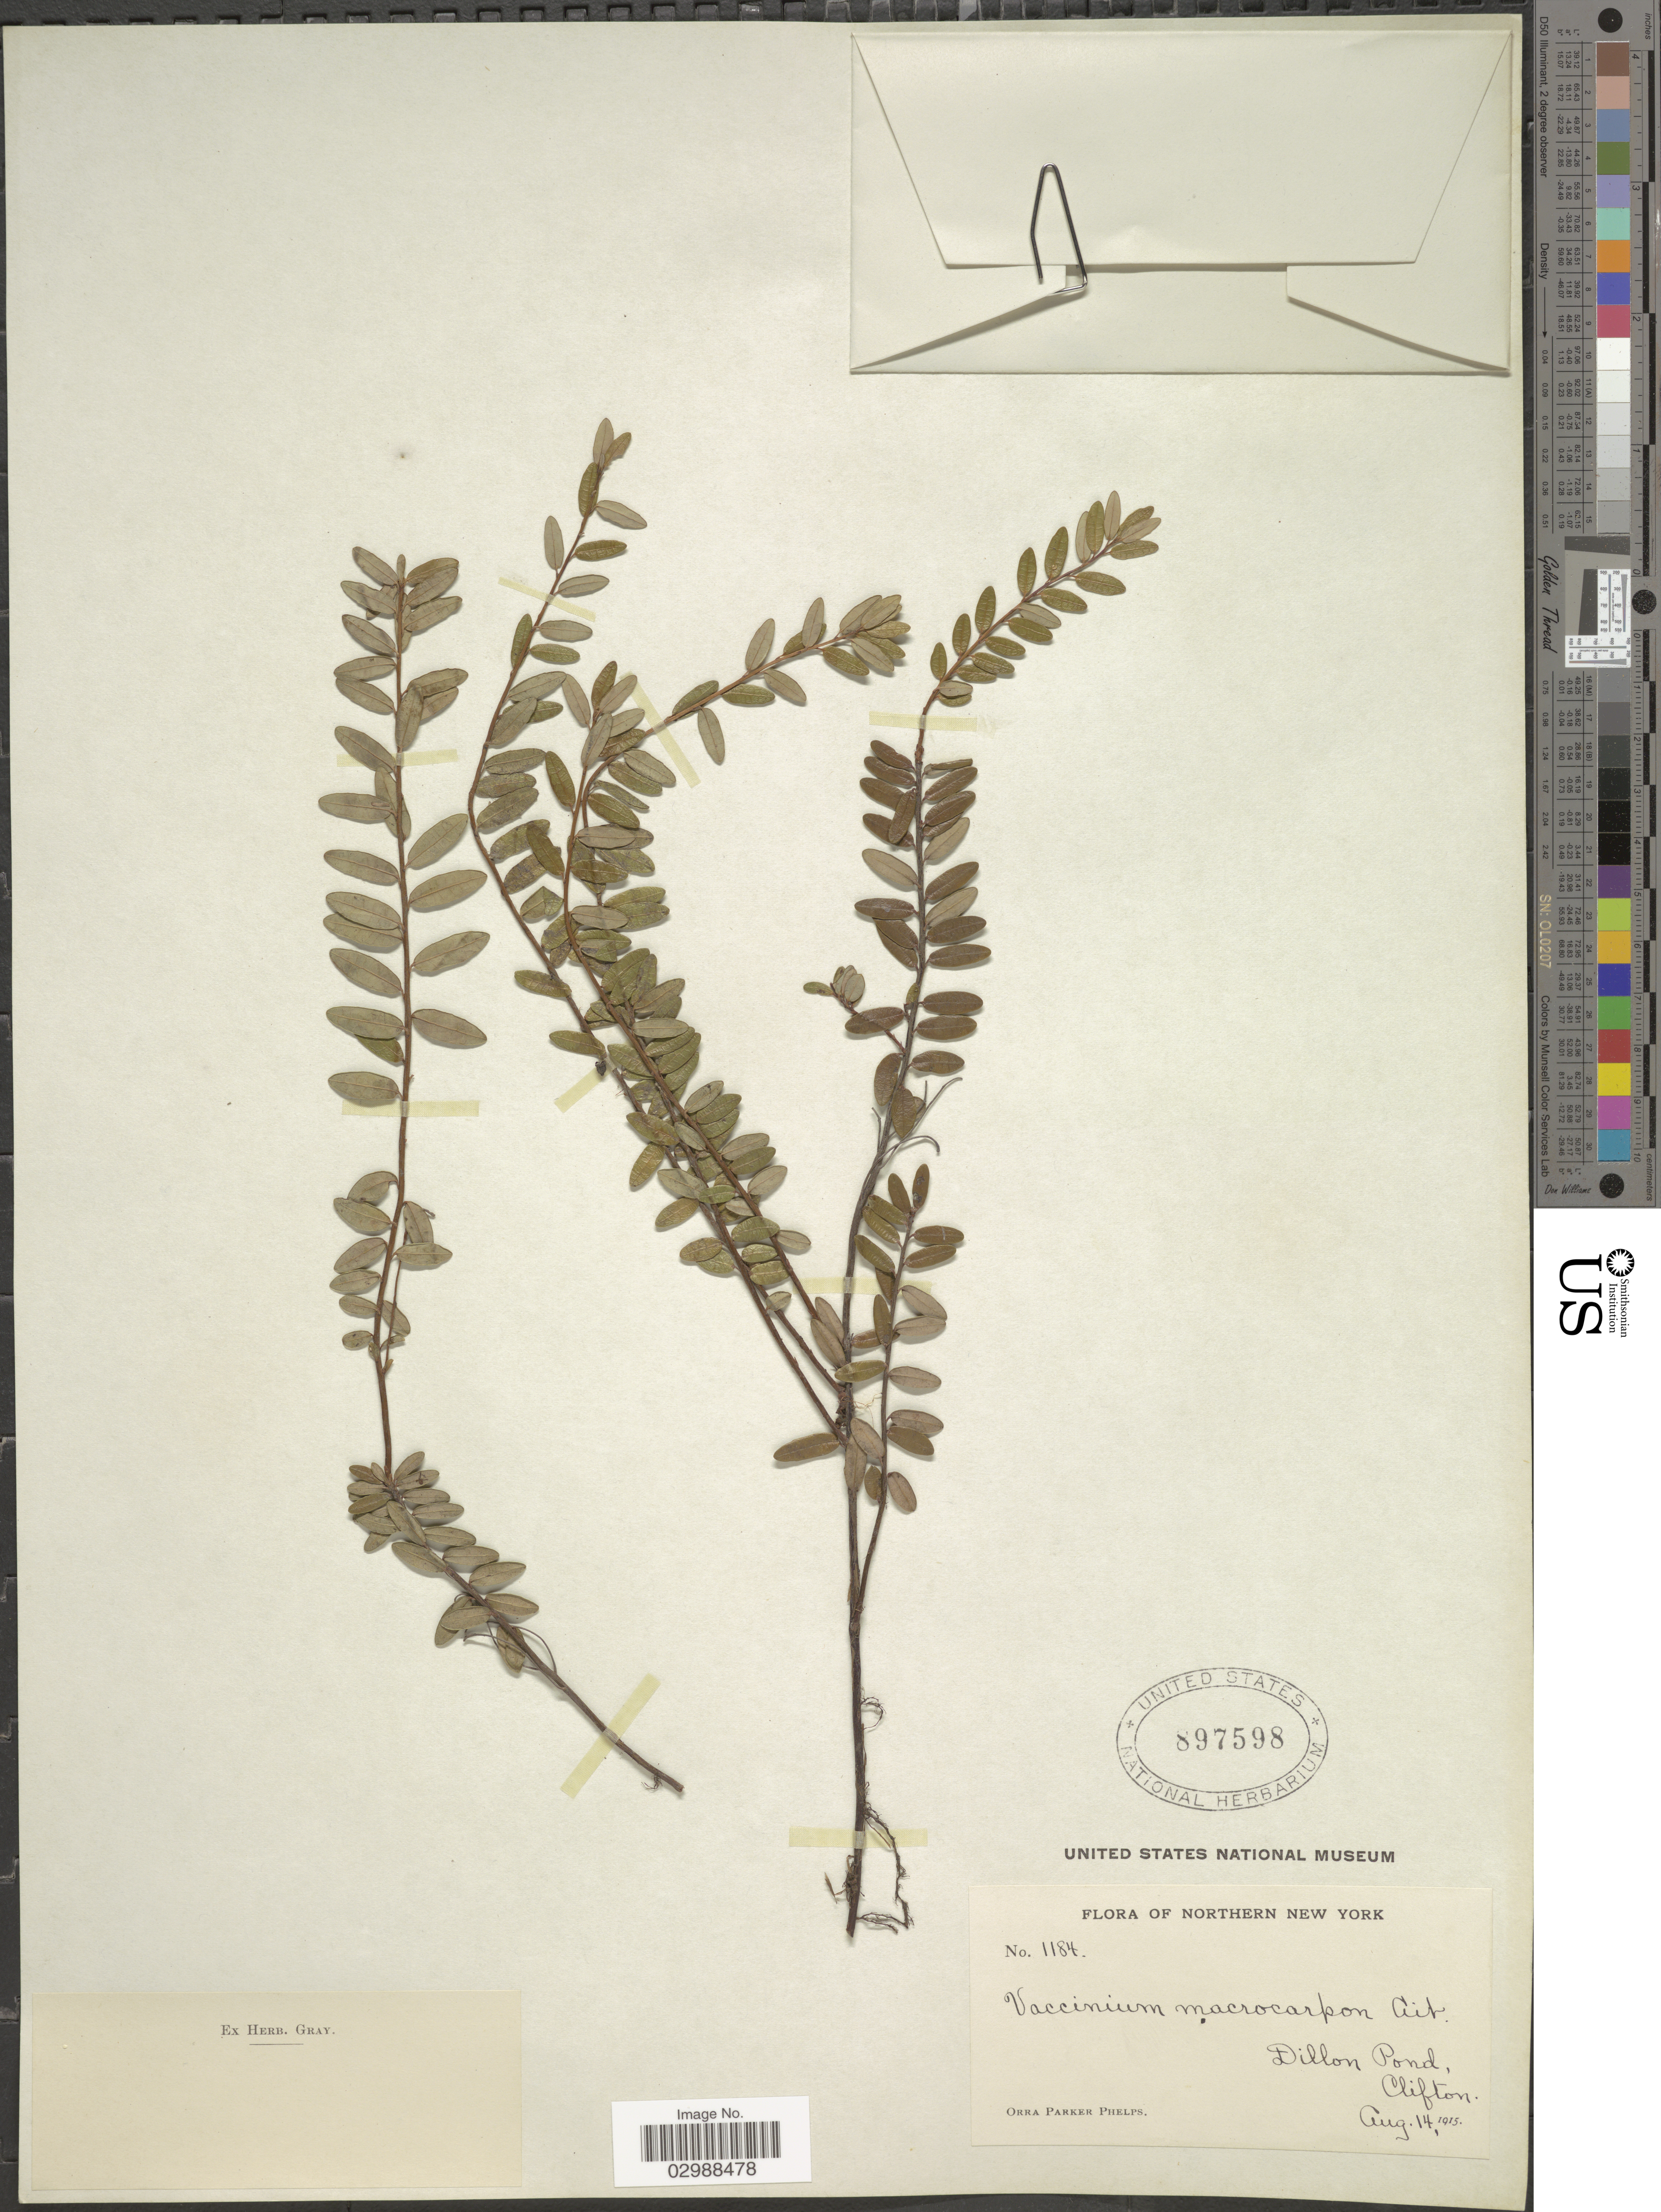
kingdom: Plantae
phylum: Tracheophyta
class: Magnoliopsida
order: Ericales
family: Ericaceae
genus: Vaccinium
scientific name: Vaccinium macrocarpon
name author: Aiton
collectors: O. P. Phelps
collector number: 1184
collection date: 1915-08-14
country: United States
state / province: New York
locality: Dillon Pond, Clifton.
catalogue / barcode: US 897598